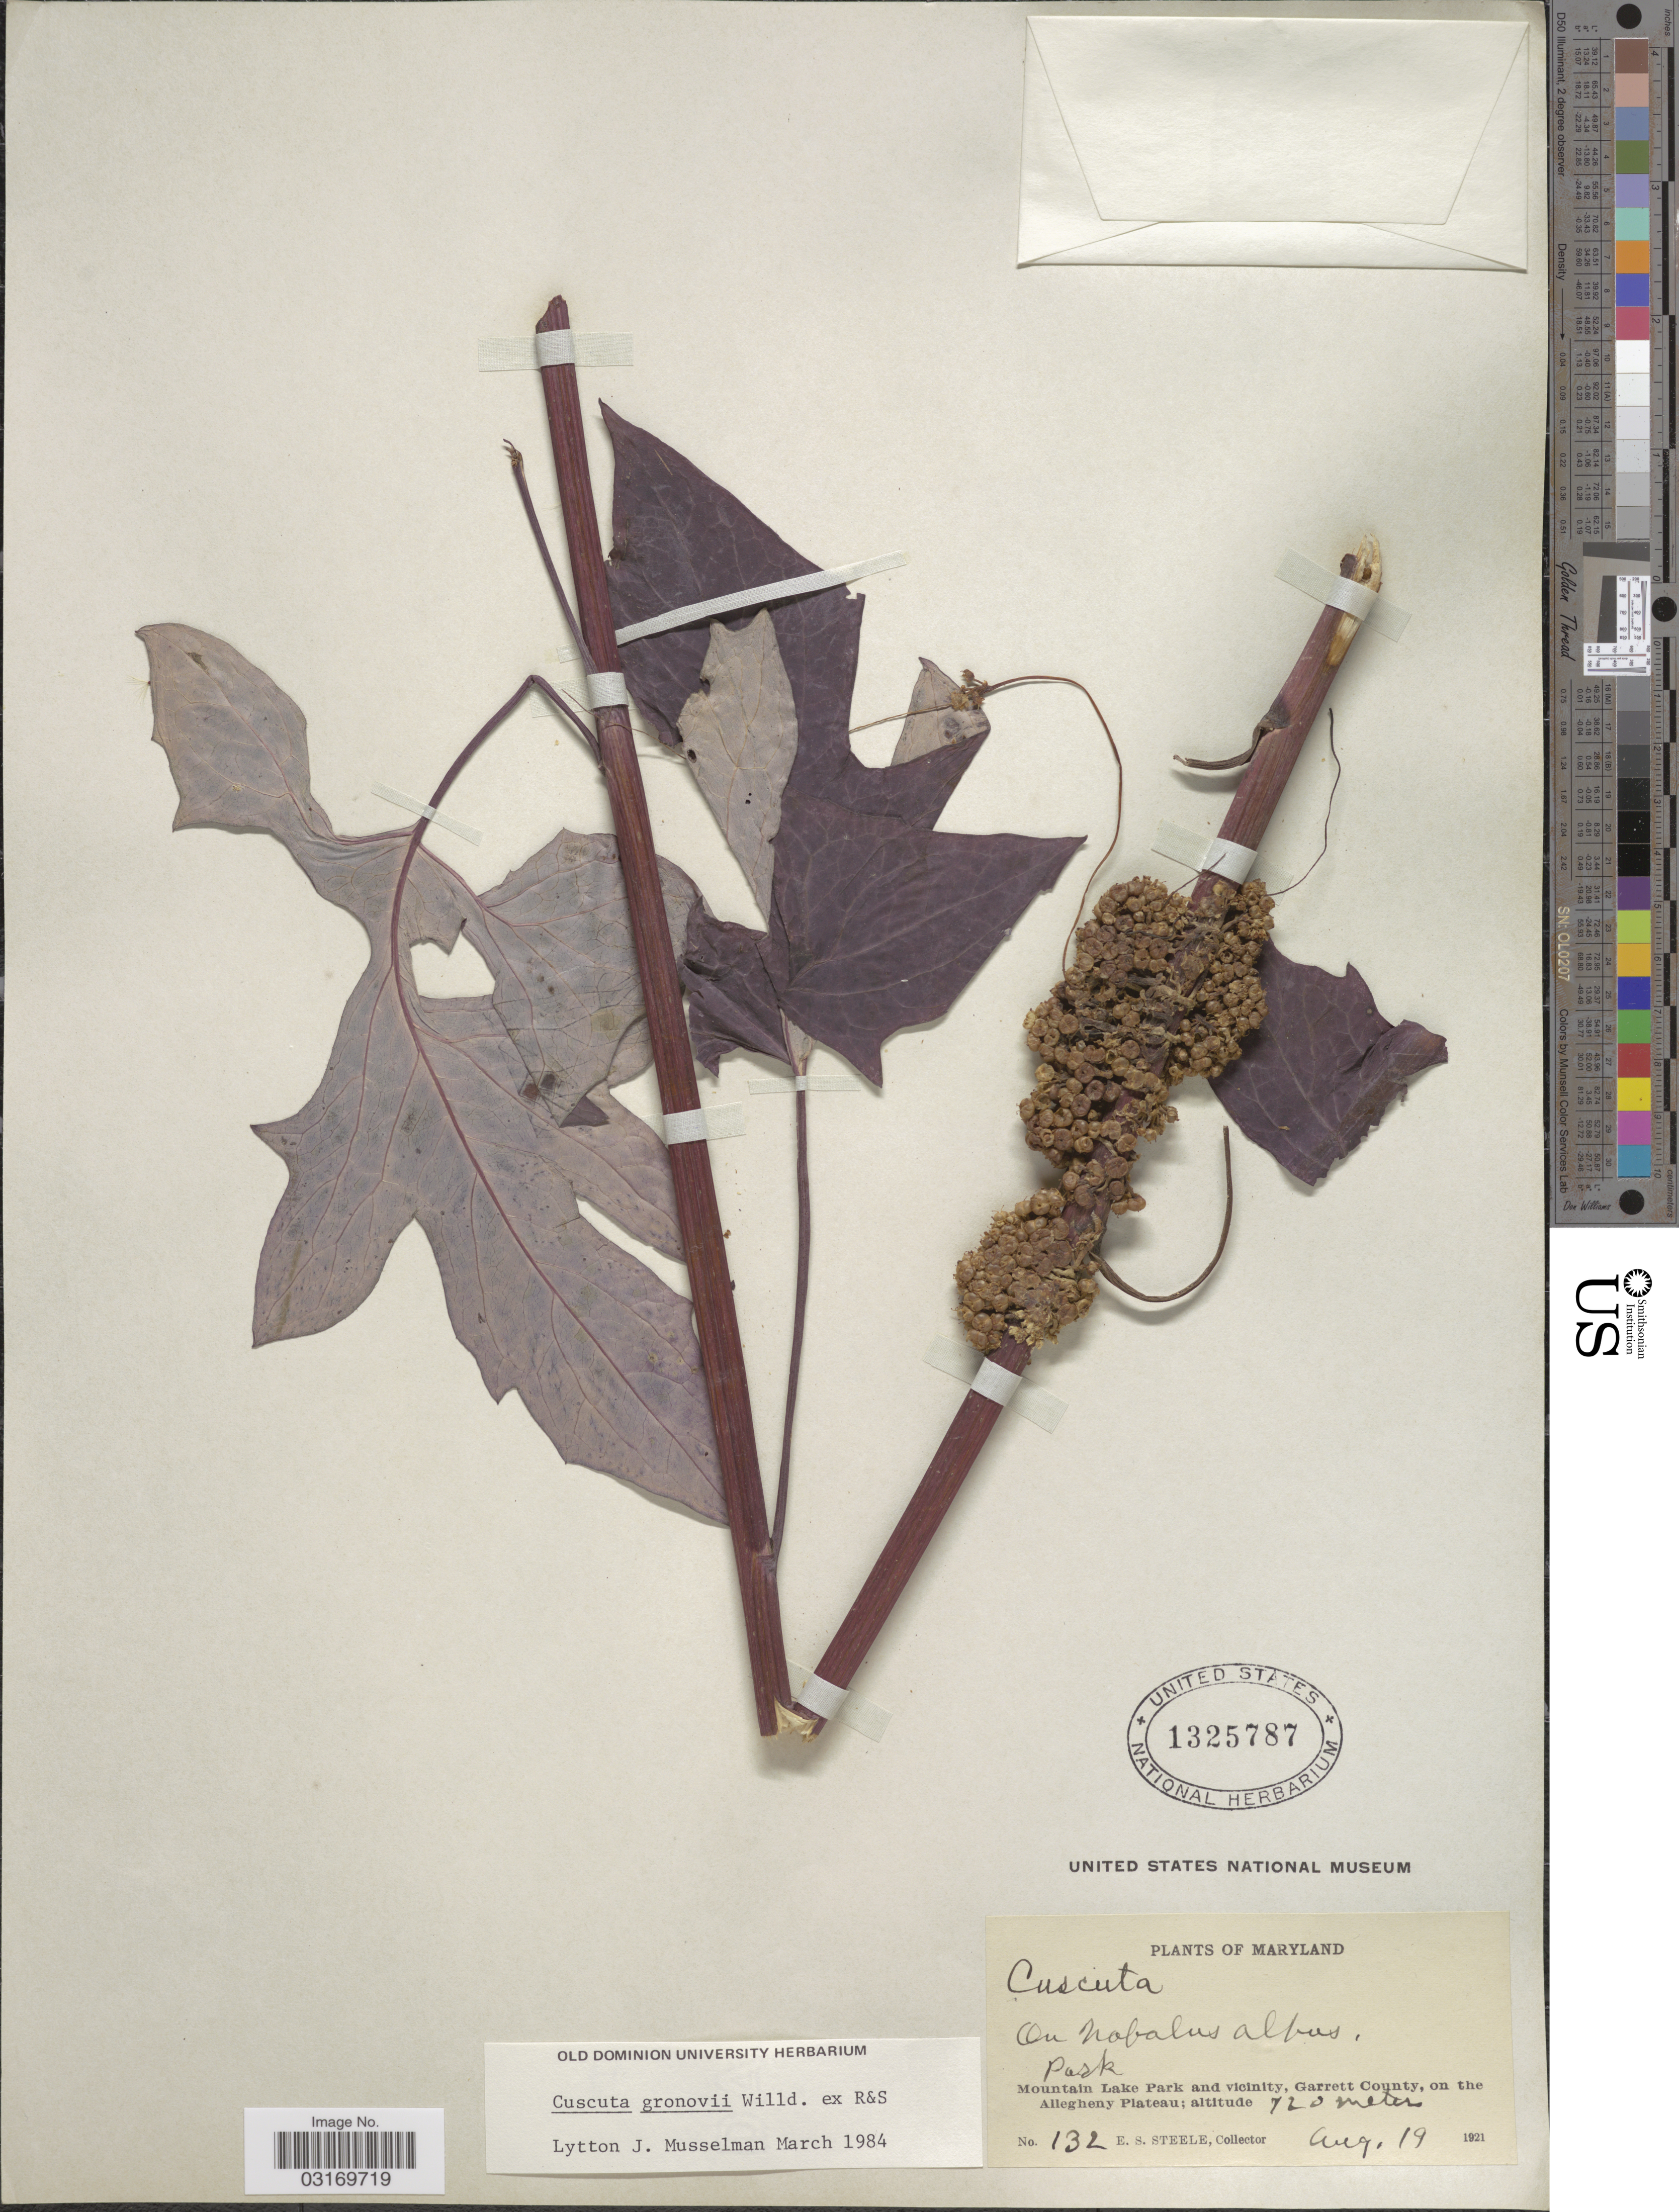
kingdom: Plantae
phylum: Tracheophyta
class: Magnoliopsida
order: Solanales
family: Convolvulaceae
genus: Cuscuta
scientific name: Cuscuta gronovii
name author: Willd. ex Schult.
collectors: E. Steele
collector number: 132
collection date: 1921-08-19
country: United States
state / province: Maryland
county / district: Garrett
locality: Mountain Lake Park and vicinity, Garrett County, on the Allegheny Plateau.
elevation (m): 720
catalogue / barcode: US 1325787